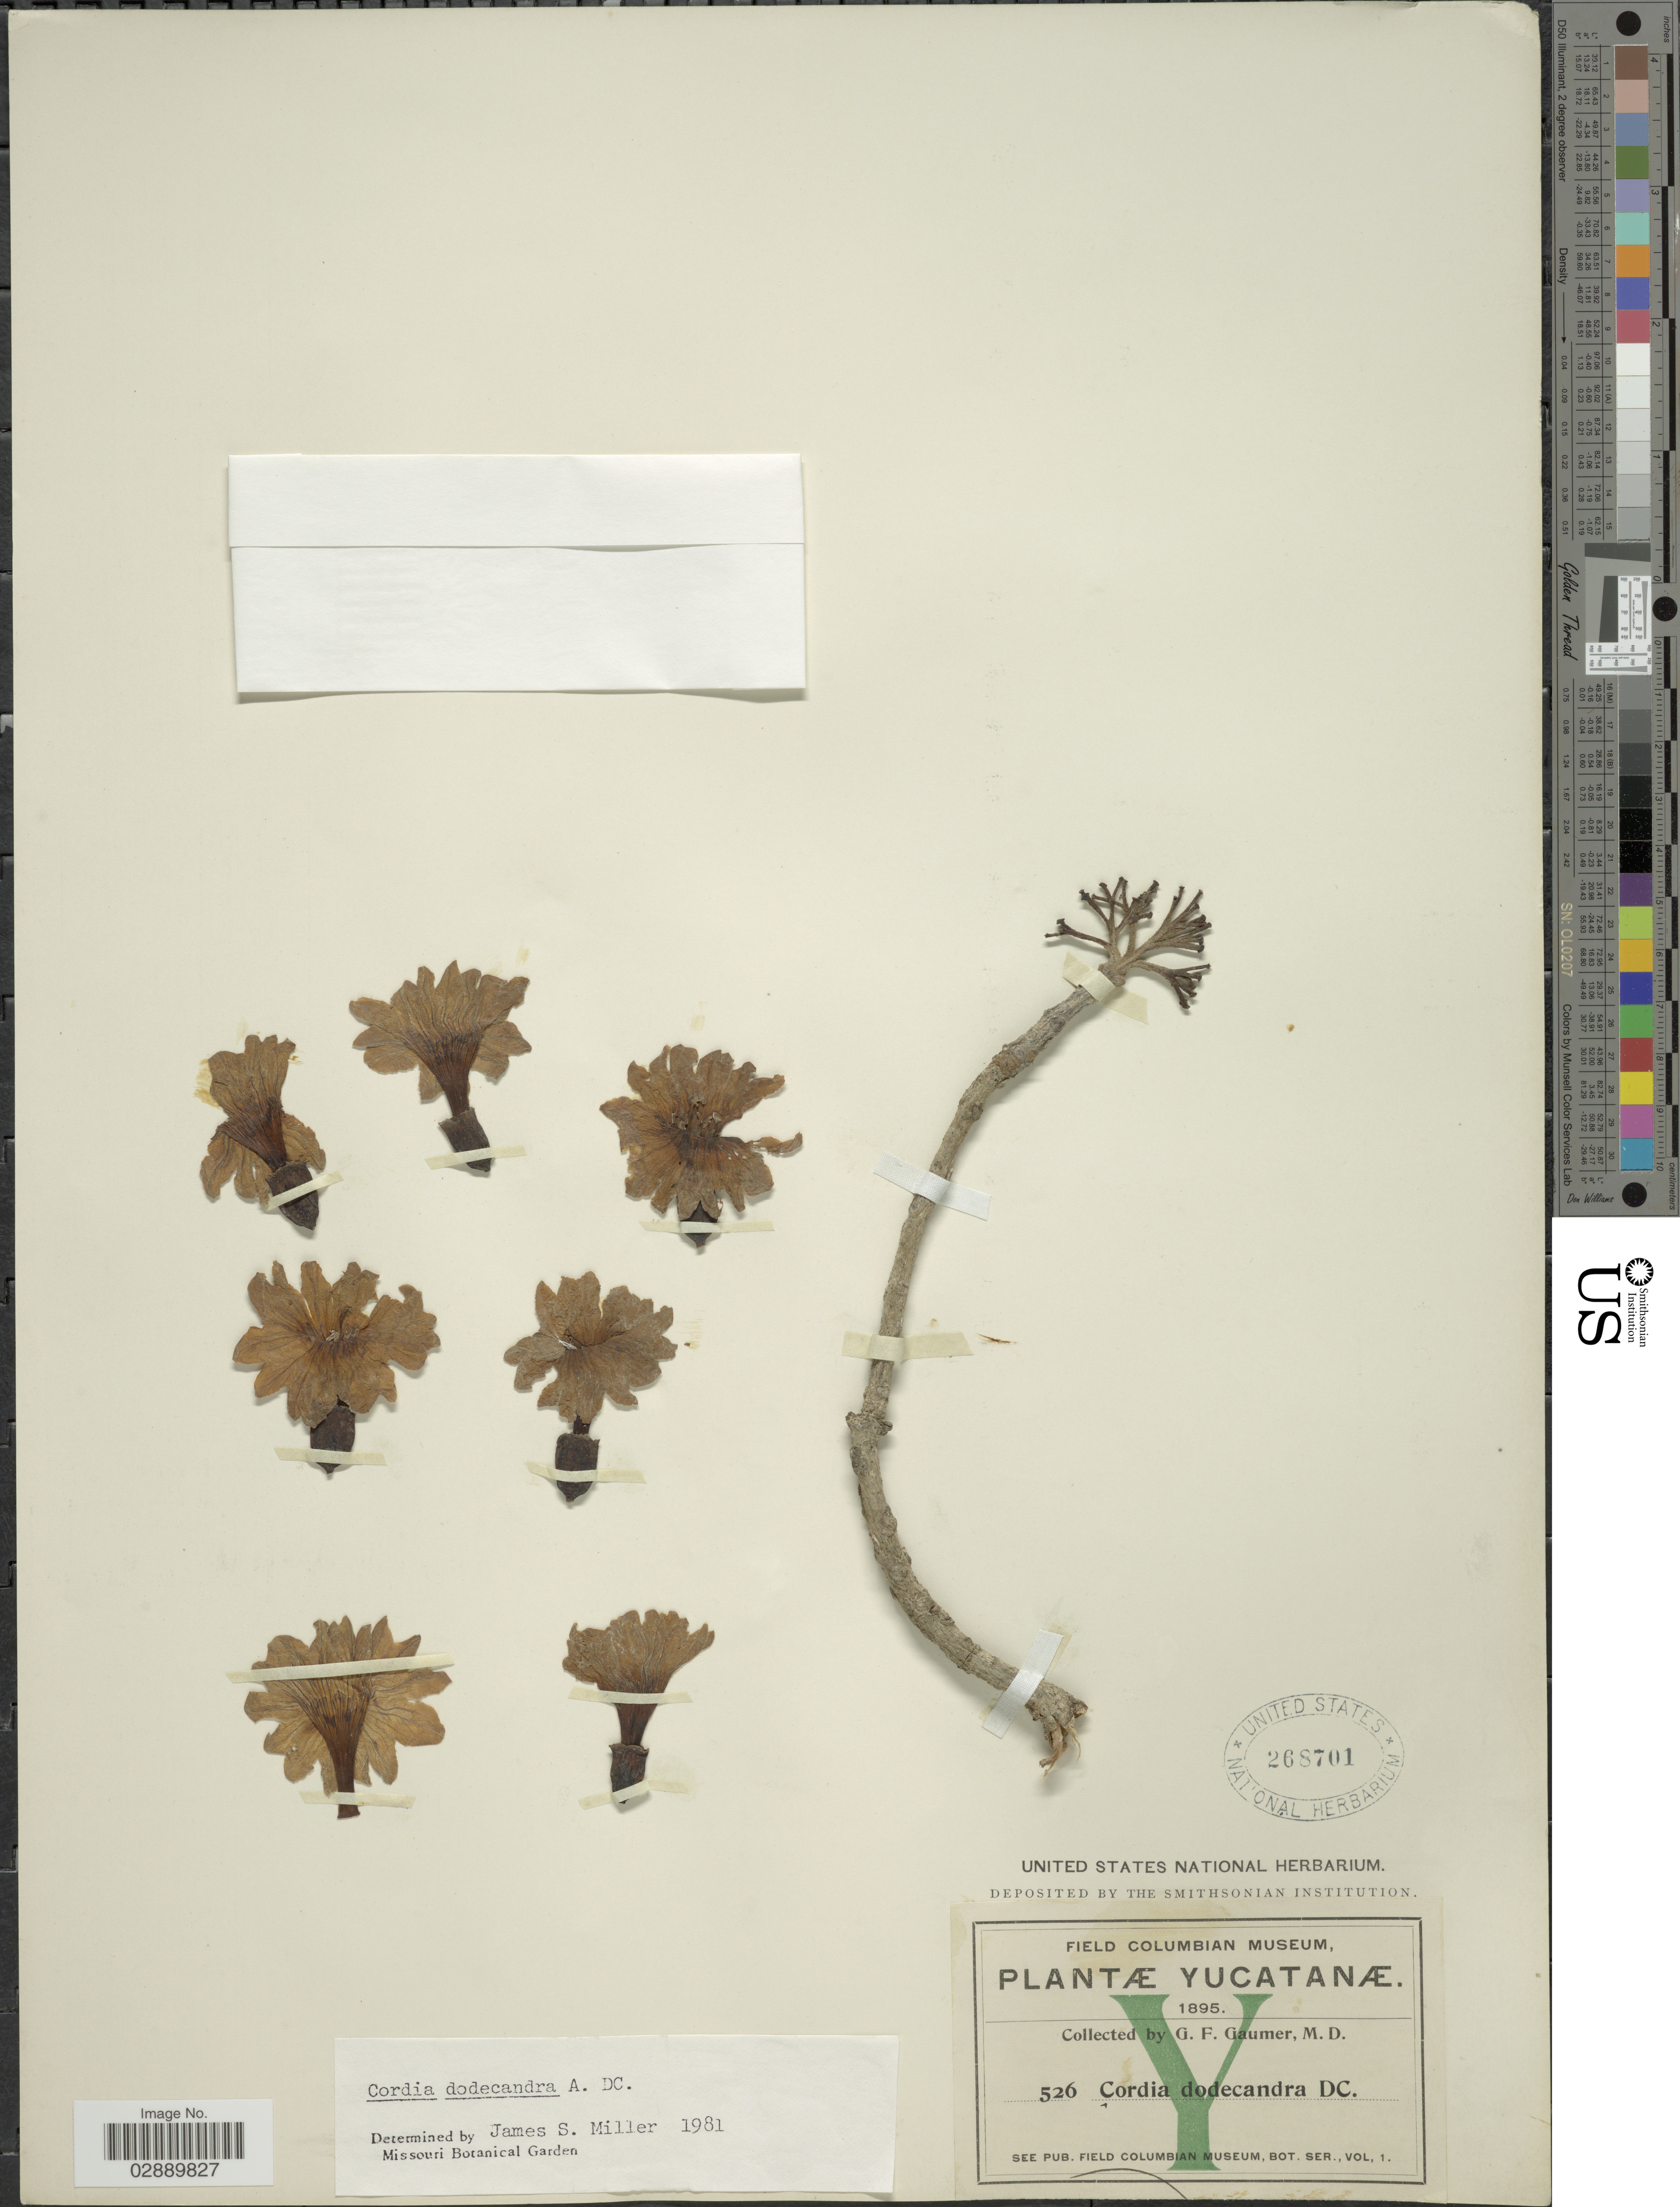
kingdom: Plantae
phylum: Tracheophyta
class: Magnoliopsida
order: Boraginales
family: Cordiaceae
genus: Cordia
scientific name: Cordia dodecandra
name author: A. DC.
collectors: G. F. Gaumer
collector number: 526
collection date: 1895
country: Mexico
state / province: Yucatán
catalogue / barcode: US 268701